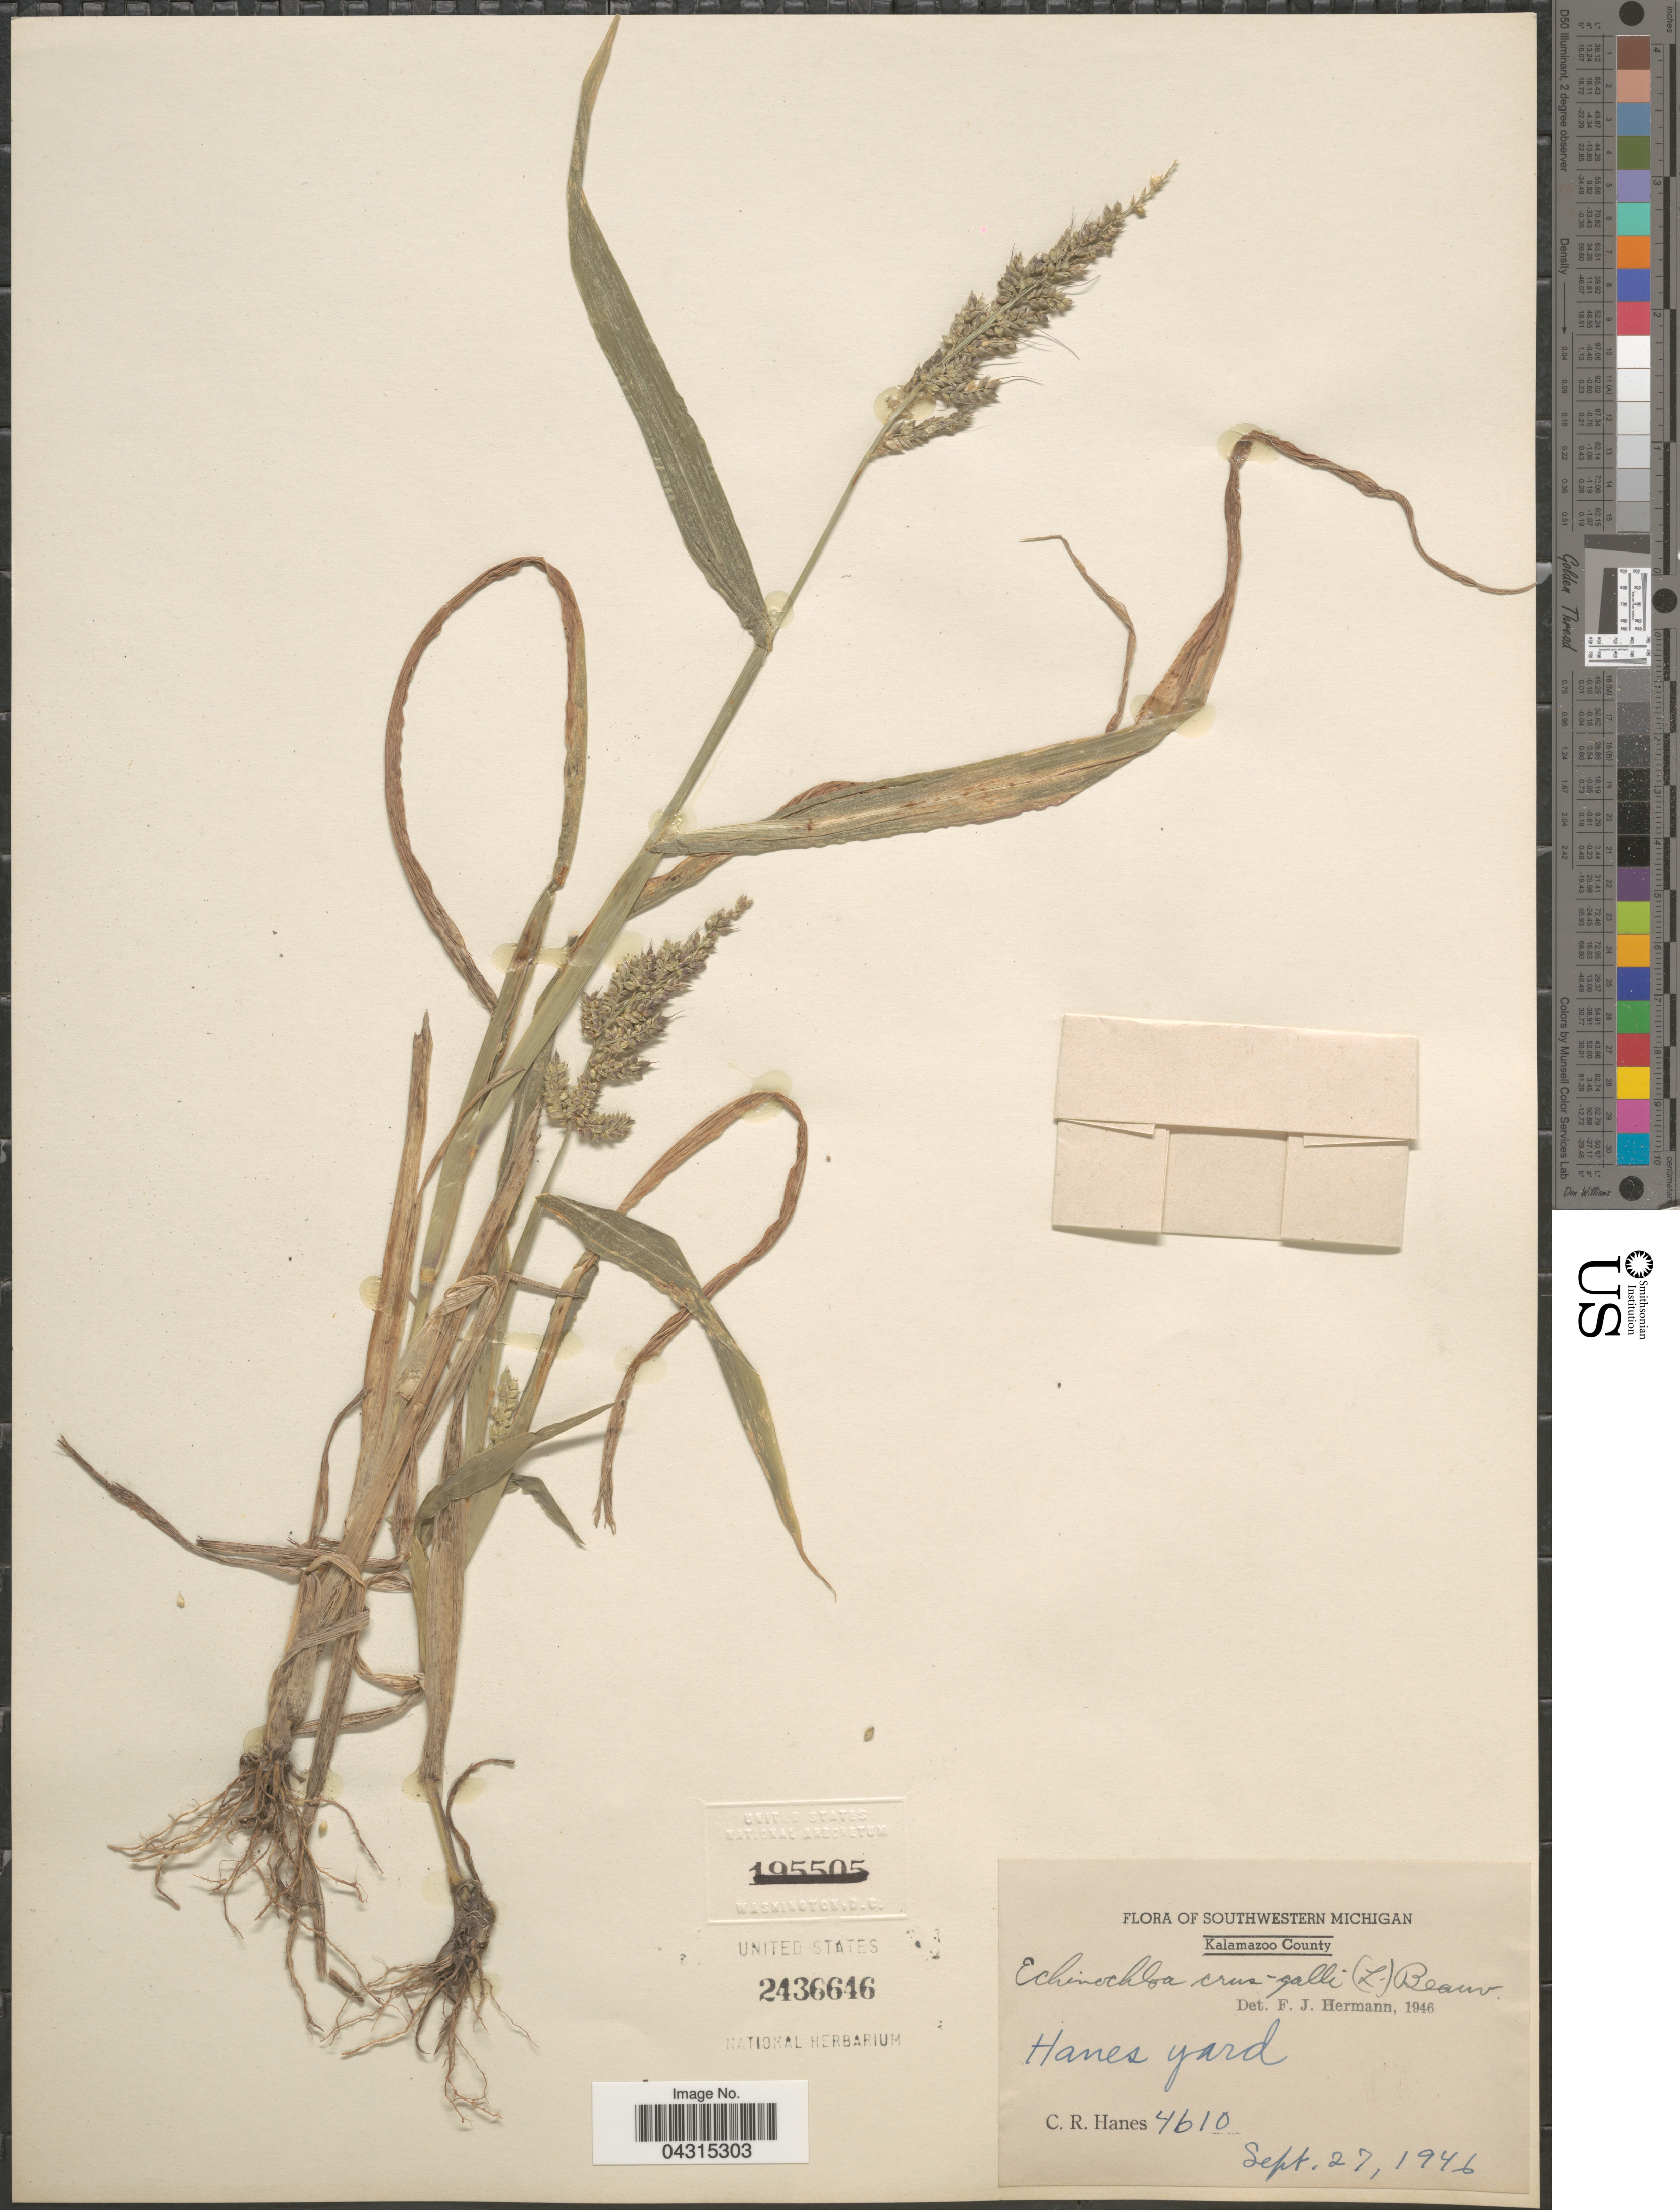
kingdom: Plantae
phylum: Tracheophyta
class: Liliopsida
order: Poales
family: Poaceae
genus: Echinochloa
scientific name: Echinochloa crus-galli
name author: (L.) P. Beauv.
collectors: C. Hanes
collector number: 4610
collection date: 1946-09-27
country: United States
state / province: Michigan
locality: Southwestern Michigan. Kalamazoo County. Hanes yard.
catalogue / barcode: US 2436646